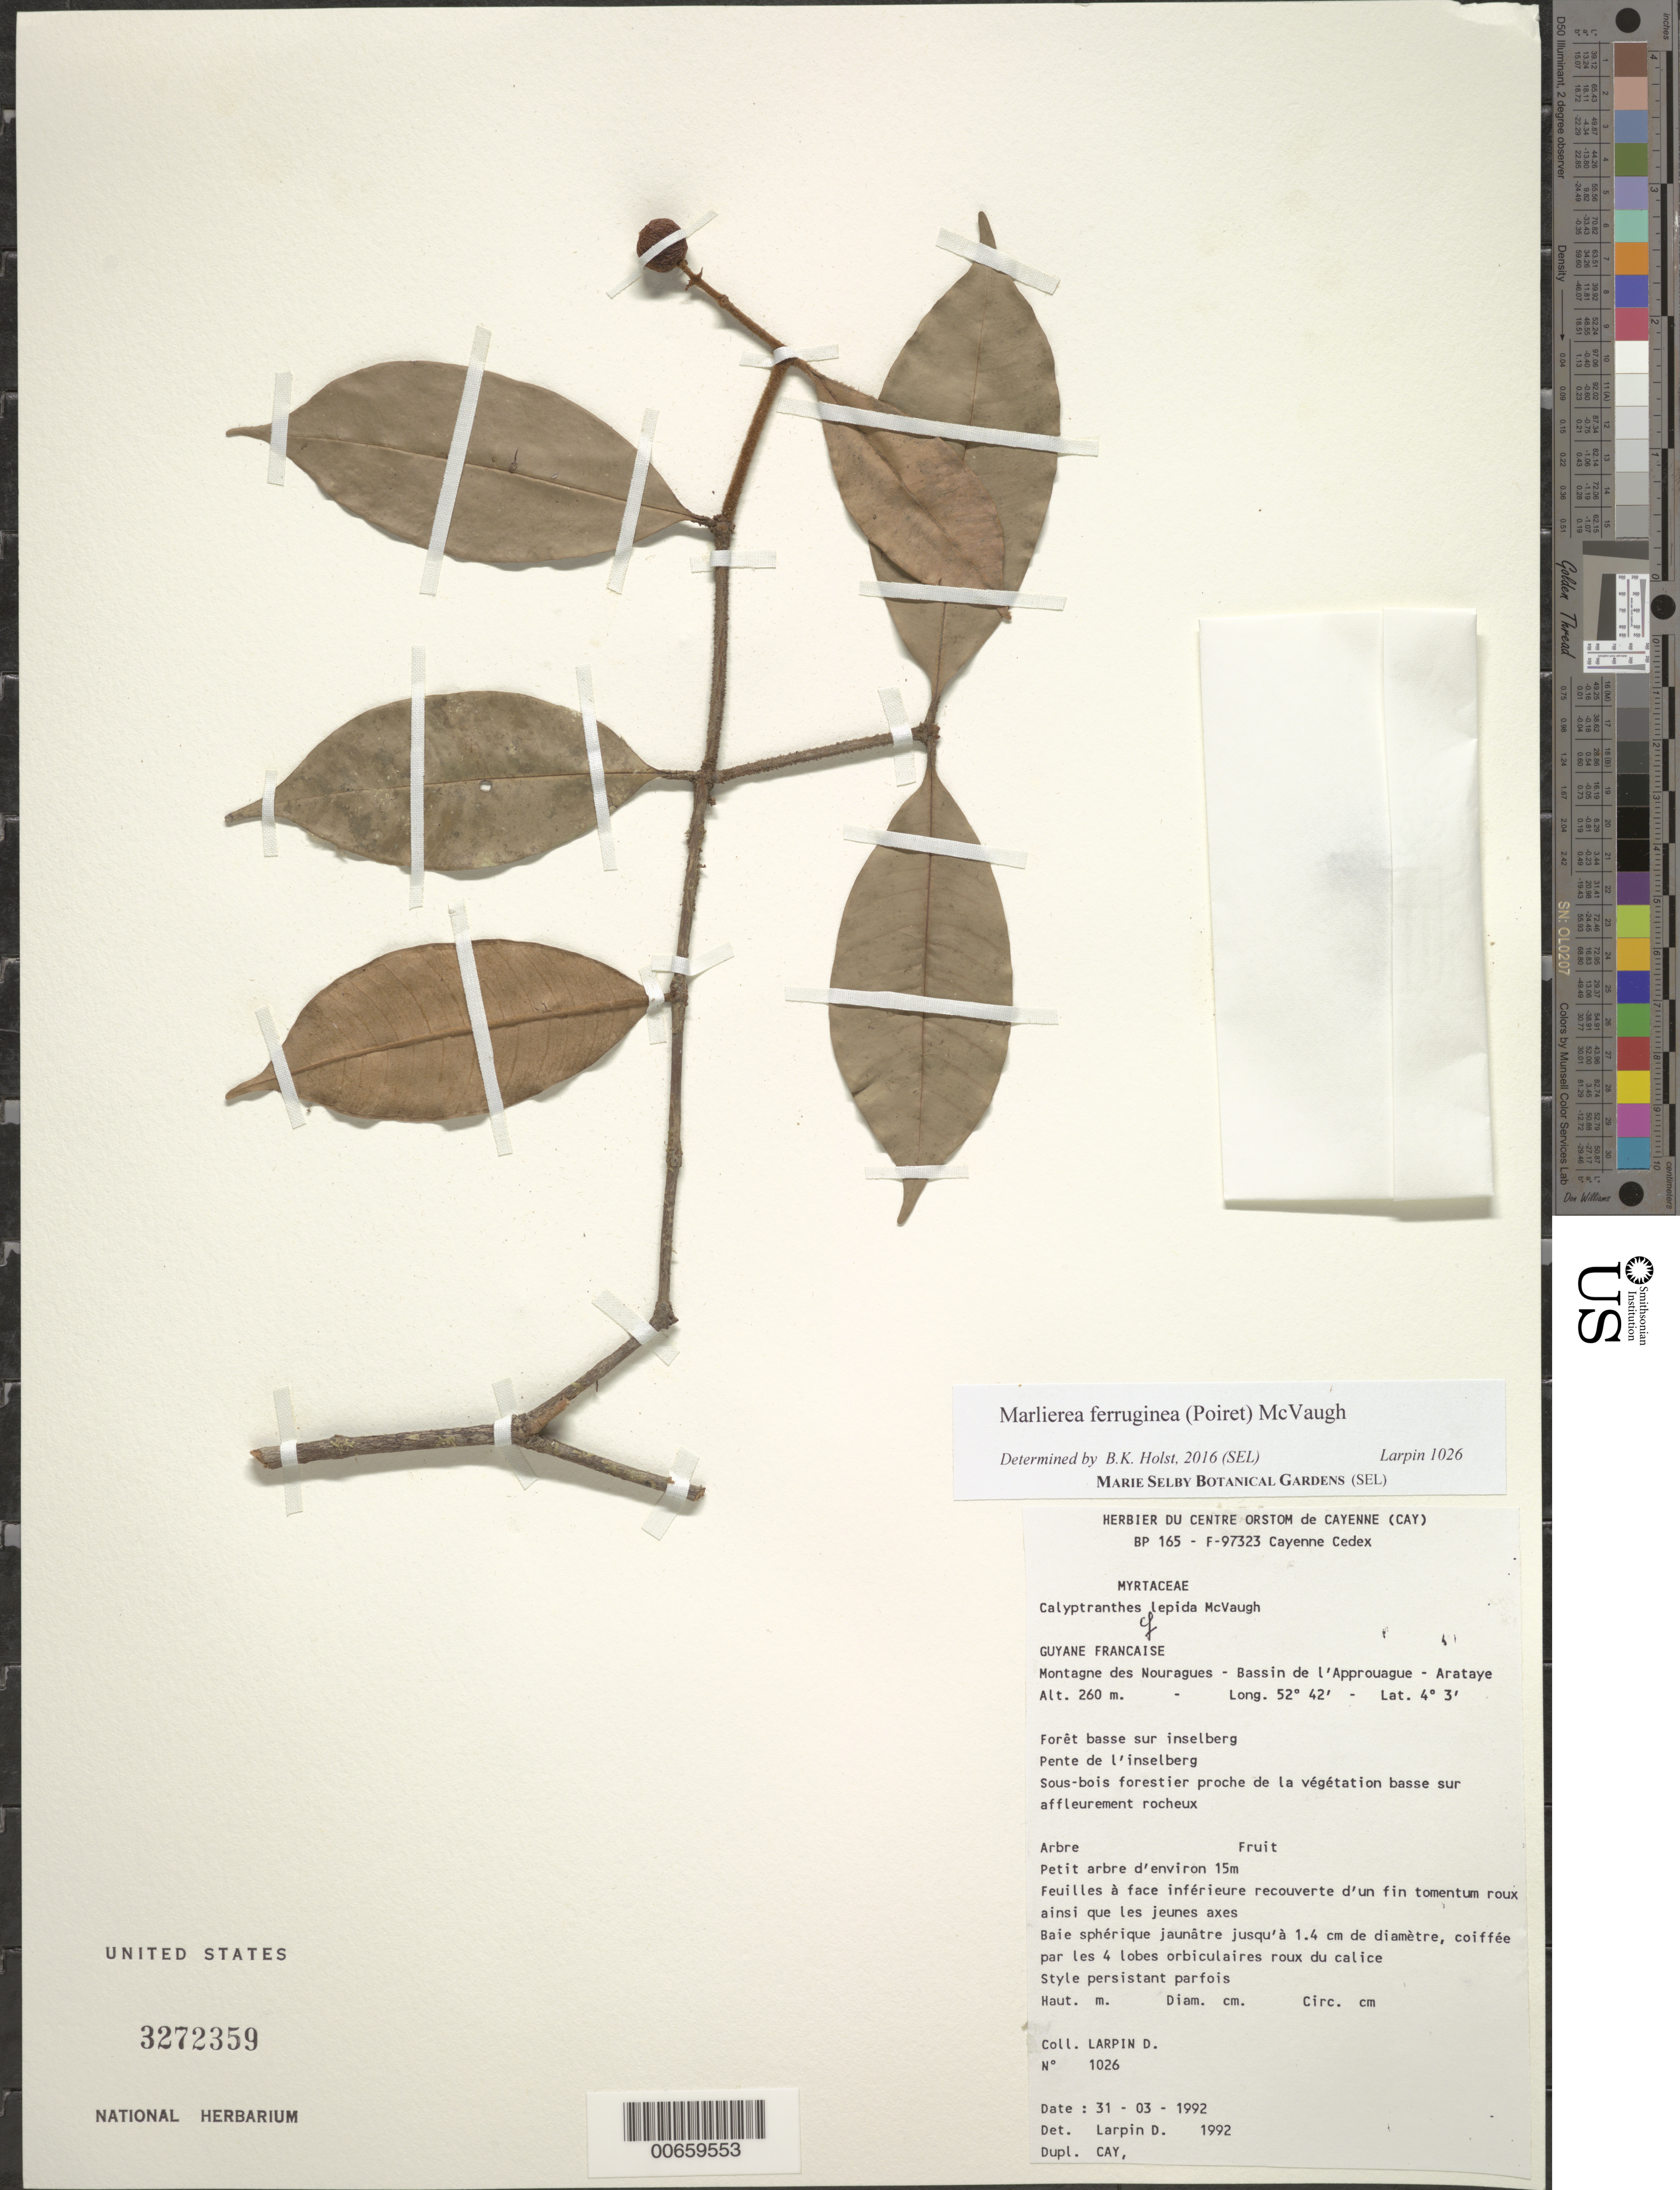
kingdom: Plantae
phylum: Tracheophyta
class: Magnoliopsida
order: Myrtales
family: Myrtaceae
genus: Myrcia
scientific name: Myrcia ferruginea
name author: (Poir.) DC.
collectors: D. Larpin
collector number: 1026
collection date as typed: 31-Mar-92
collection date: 1992-03-31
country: French Guiana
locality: Station des Nouragues, Bassin de l'Approuague, Arataye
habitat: Low altitude forest on inselberg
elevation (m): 260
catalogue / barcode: US 3272359